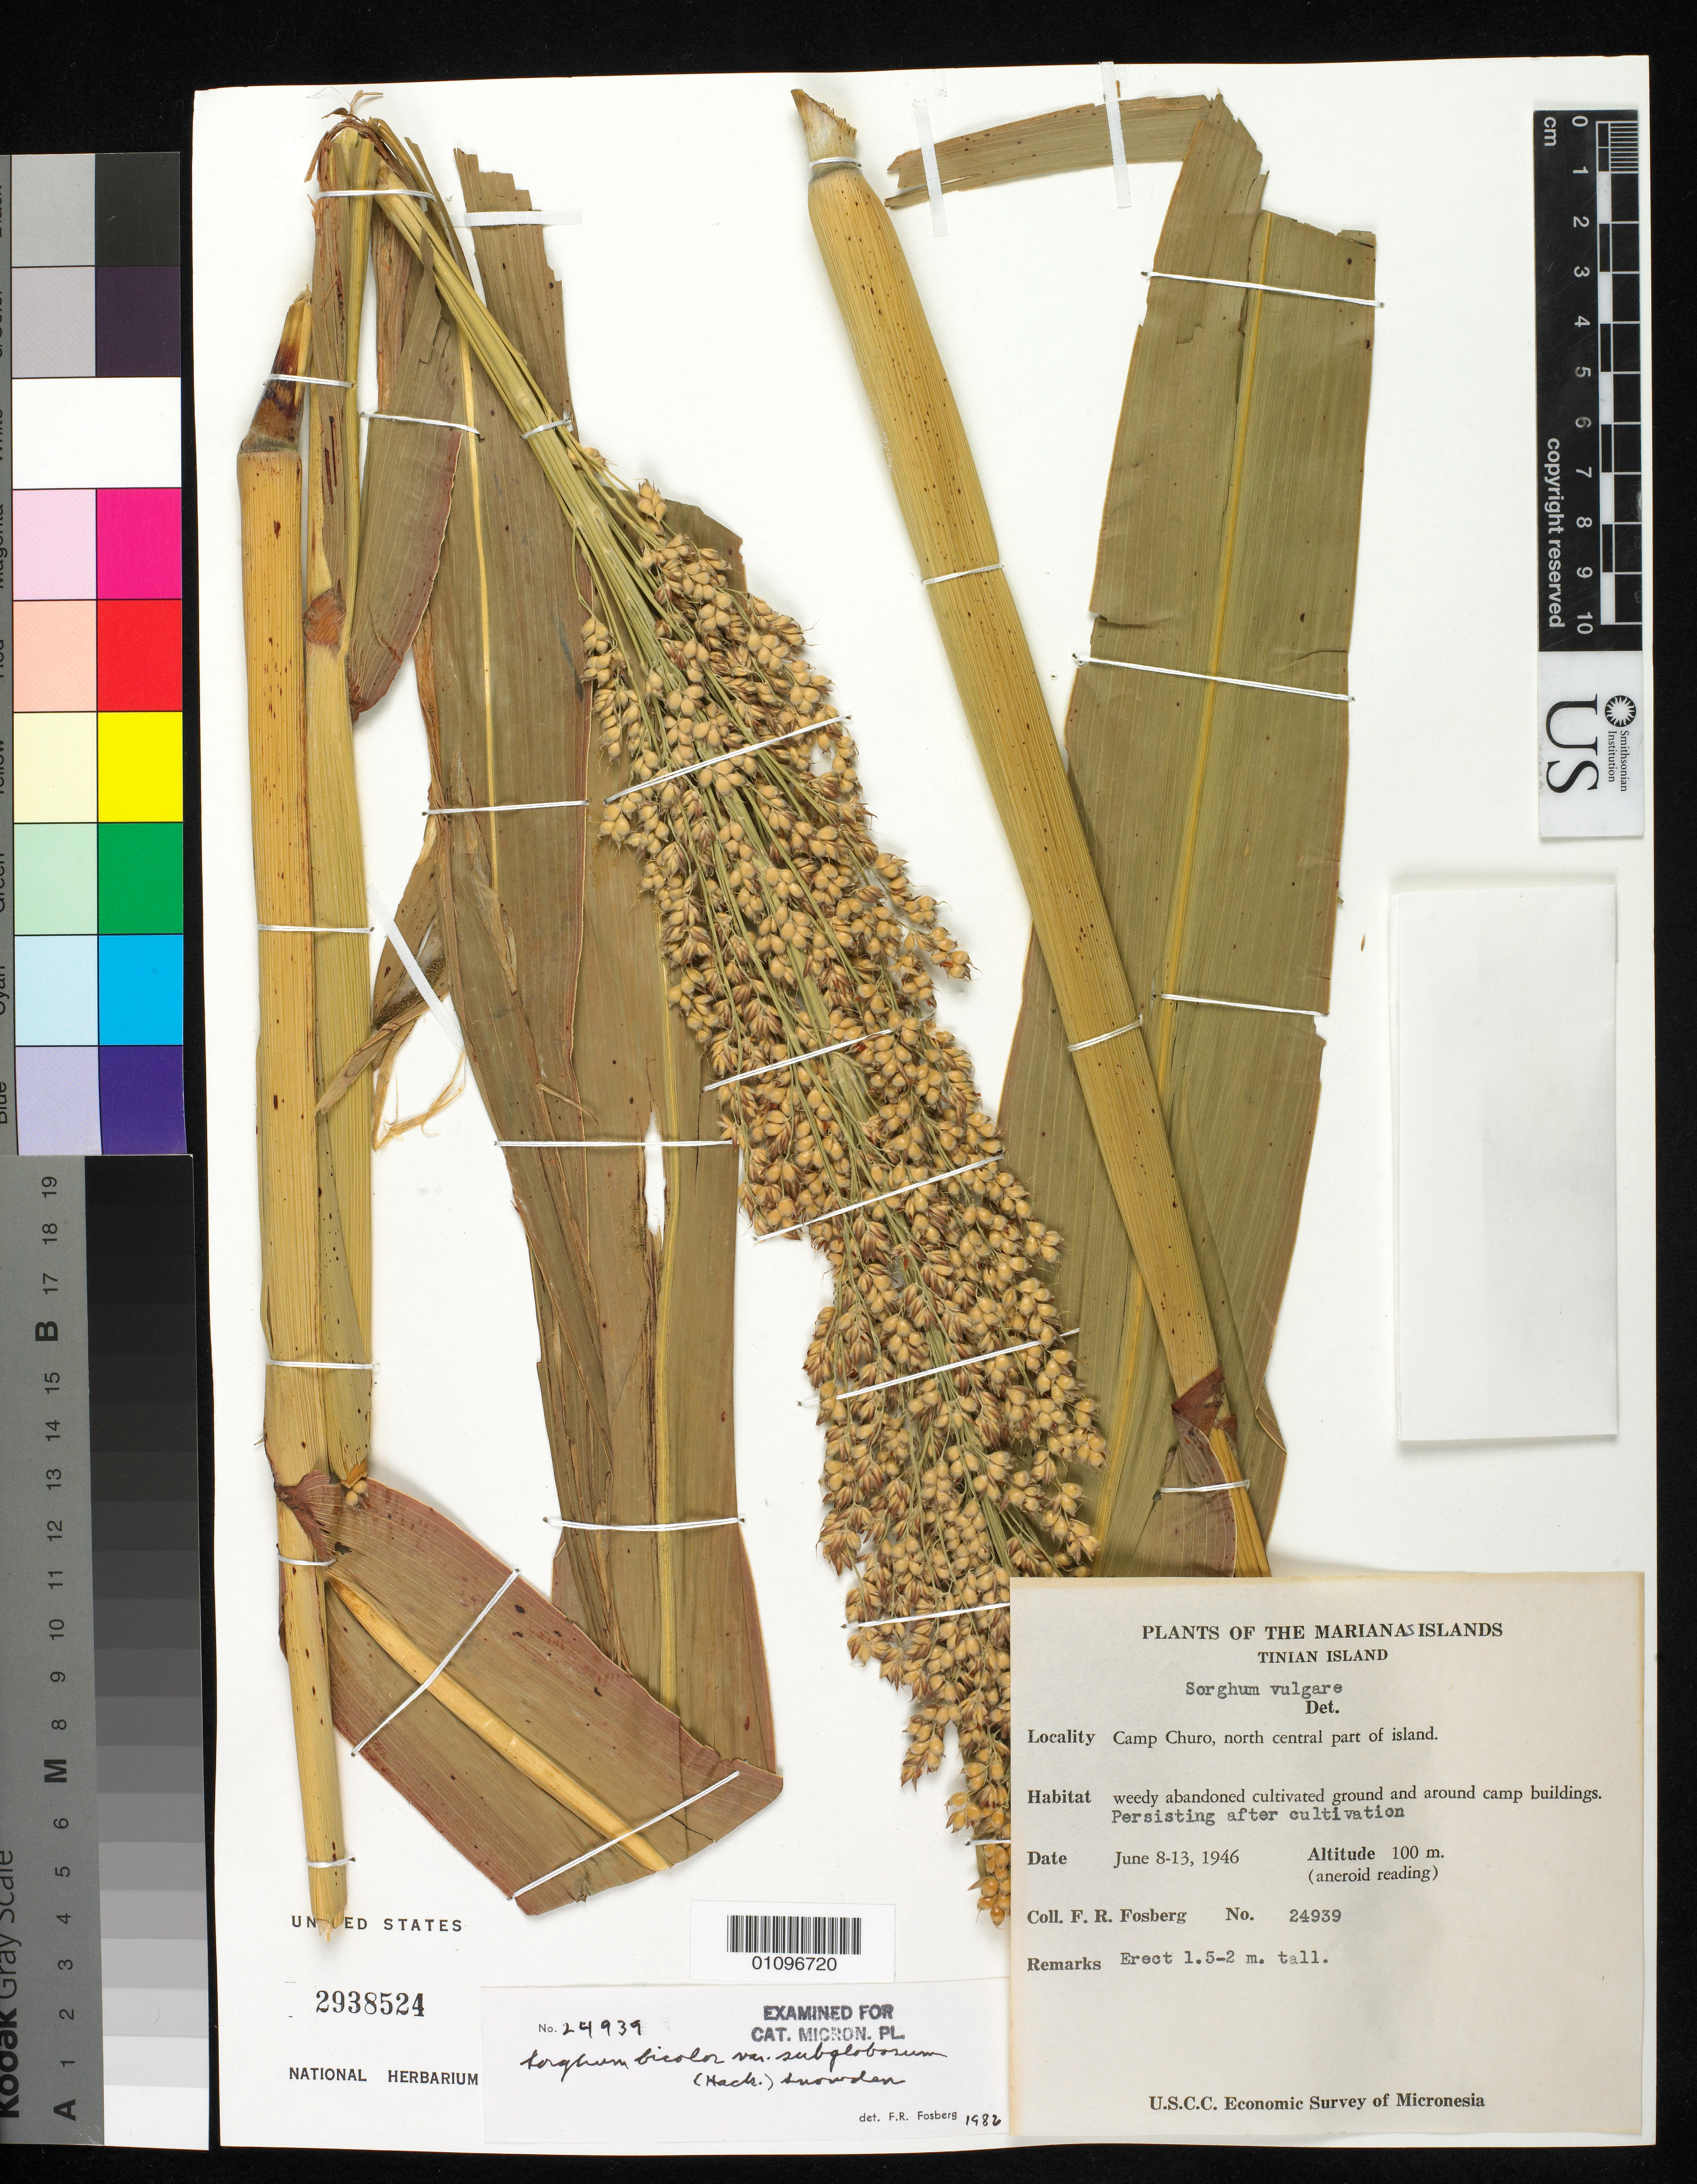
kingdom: Plantae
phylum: Tracheophyta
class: Liliopsida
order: Poales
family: Poaceae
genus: Sorghum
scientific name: Sorghum bicolor var. subglobosum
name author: (Hack.) Snowden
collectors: F. R. Fosberg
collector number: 24939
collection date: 1946-06-08/1946-06-13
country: Northern Mariana Islands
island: Tinian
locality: Camp Churo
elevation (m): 100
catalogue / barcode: US 2938524